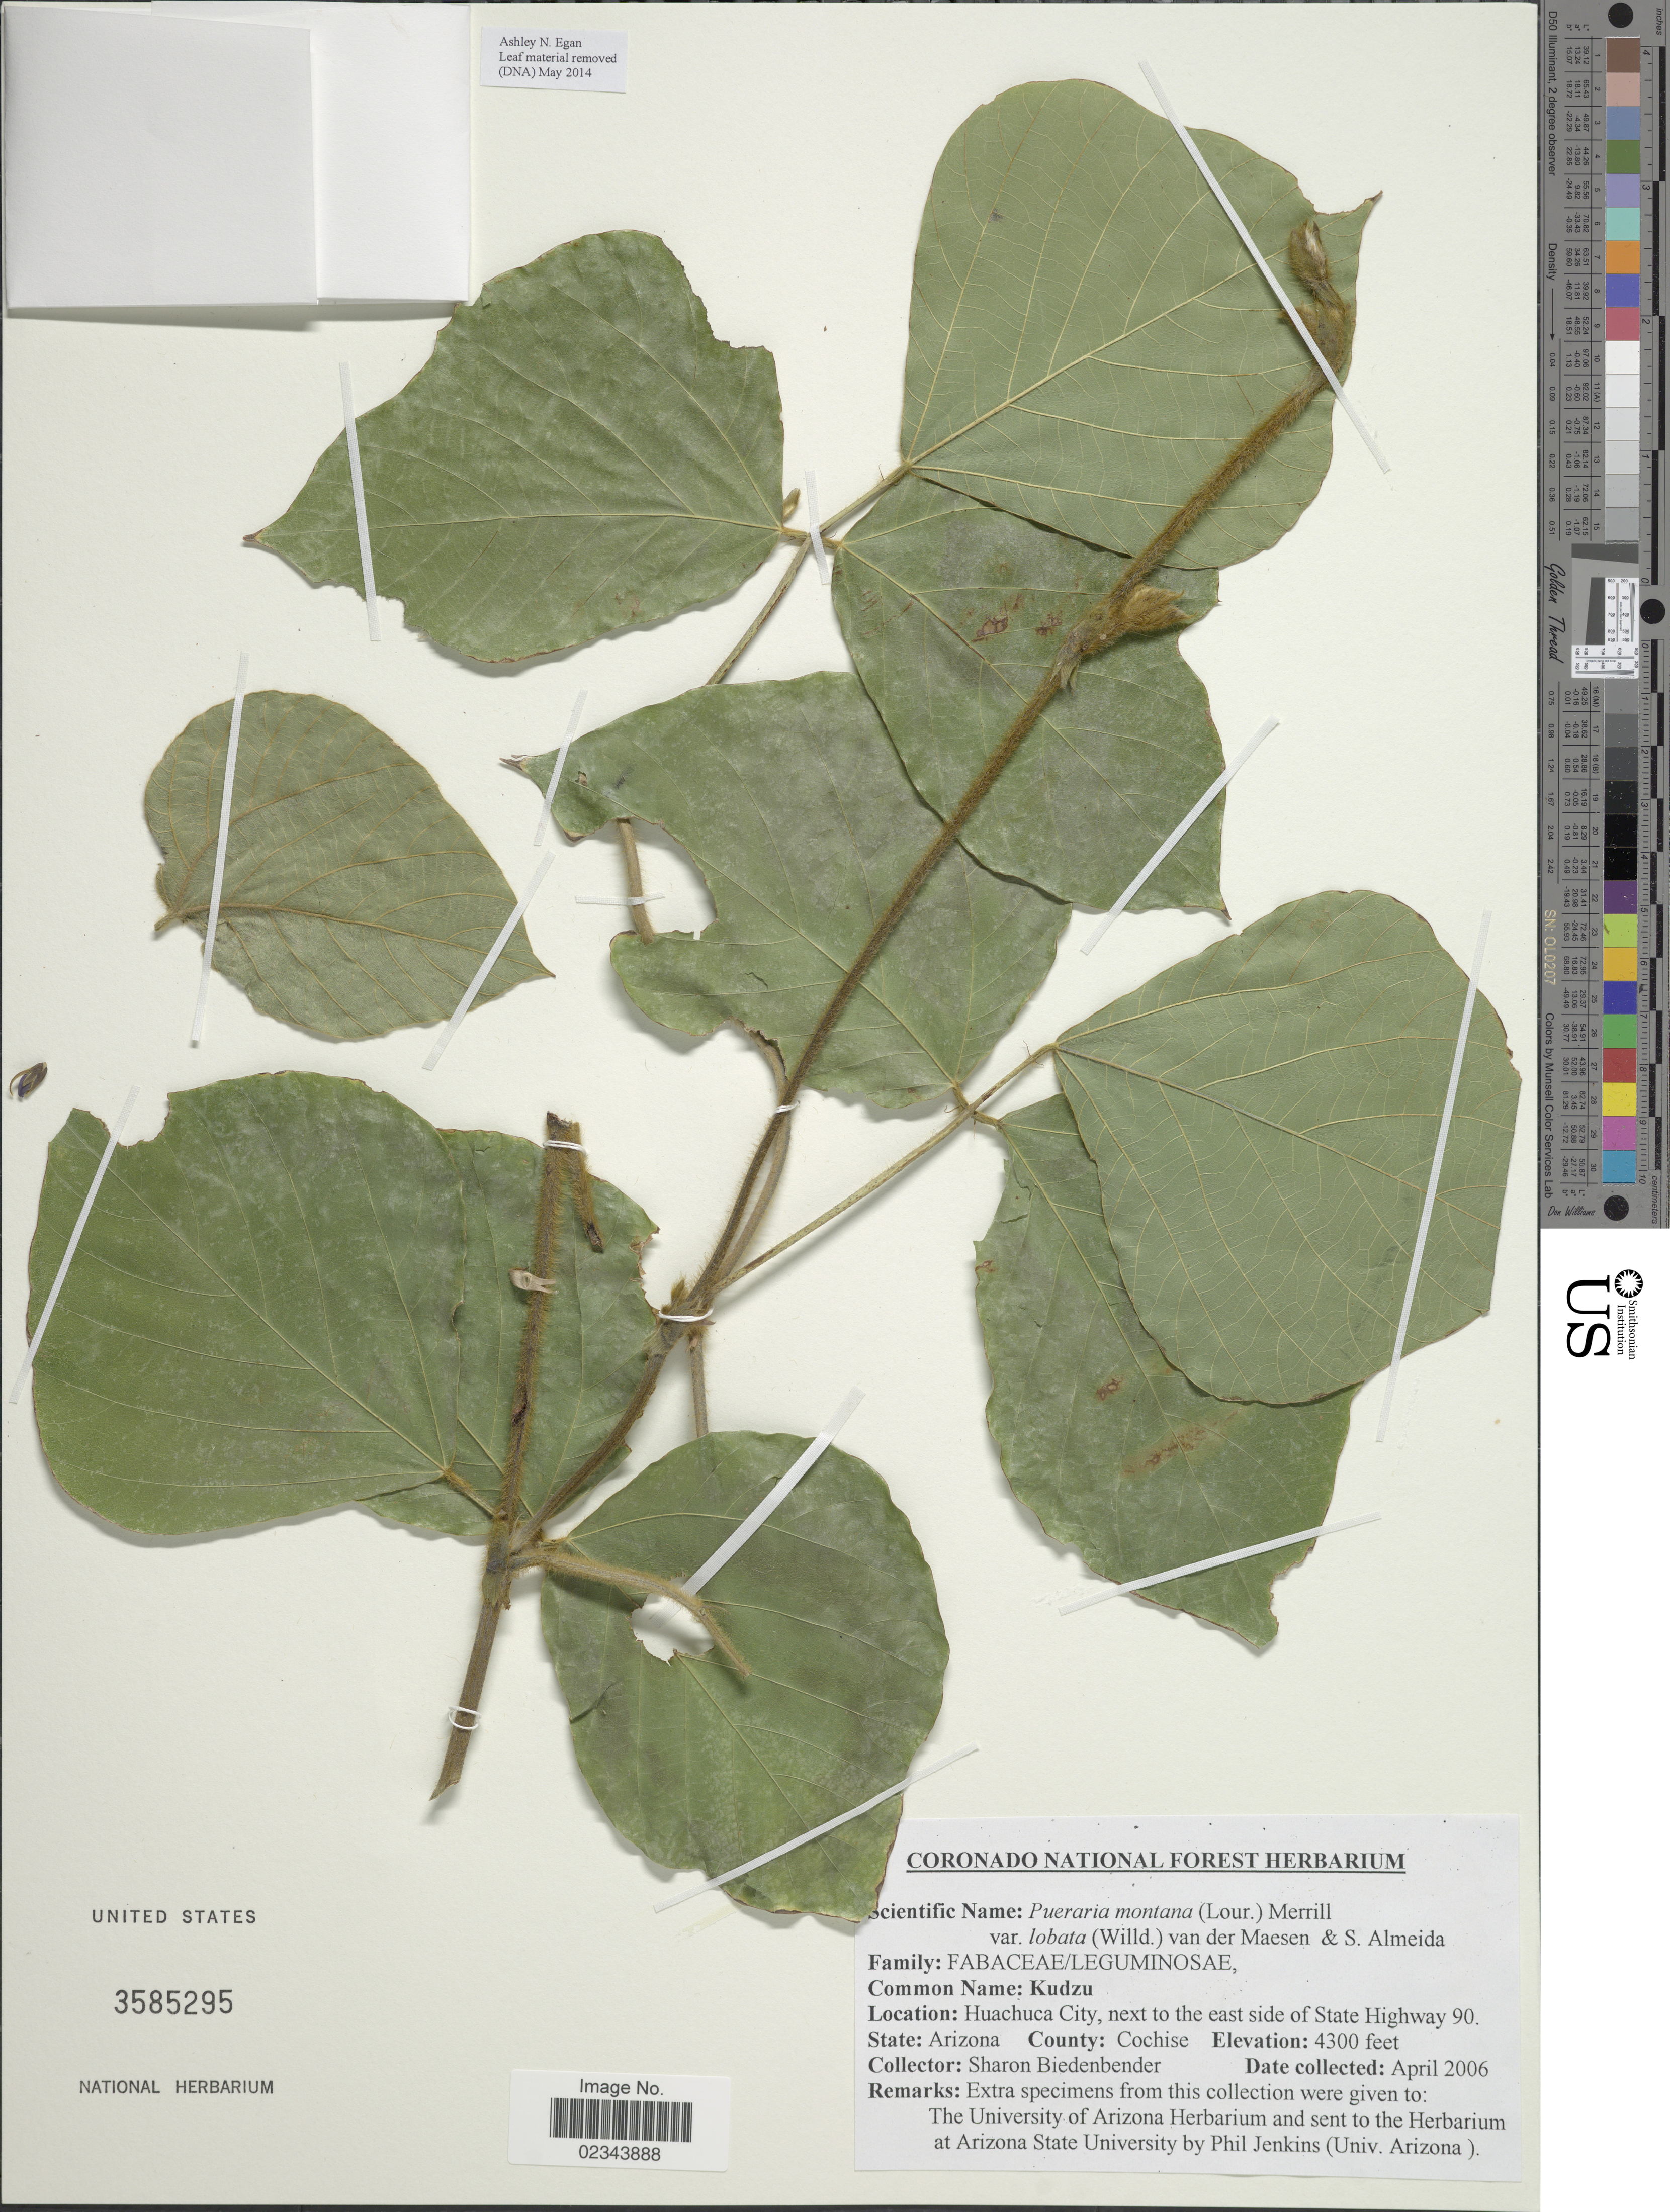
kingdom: Plantae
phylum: Tracheophyta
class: Magnoliopsida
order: Fabales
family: Fabaceae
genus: Pueraria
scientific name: Pueraria lobata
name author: (Willd.) Ohwi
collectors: S. Biedenbender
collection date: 2006-04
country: United States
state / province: Arizona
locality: Huachuca City, next to the east side of State Highway 90 County Cochise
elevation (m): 1311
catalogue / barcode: US 3585295